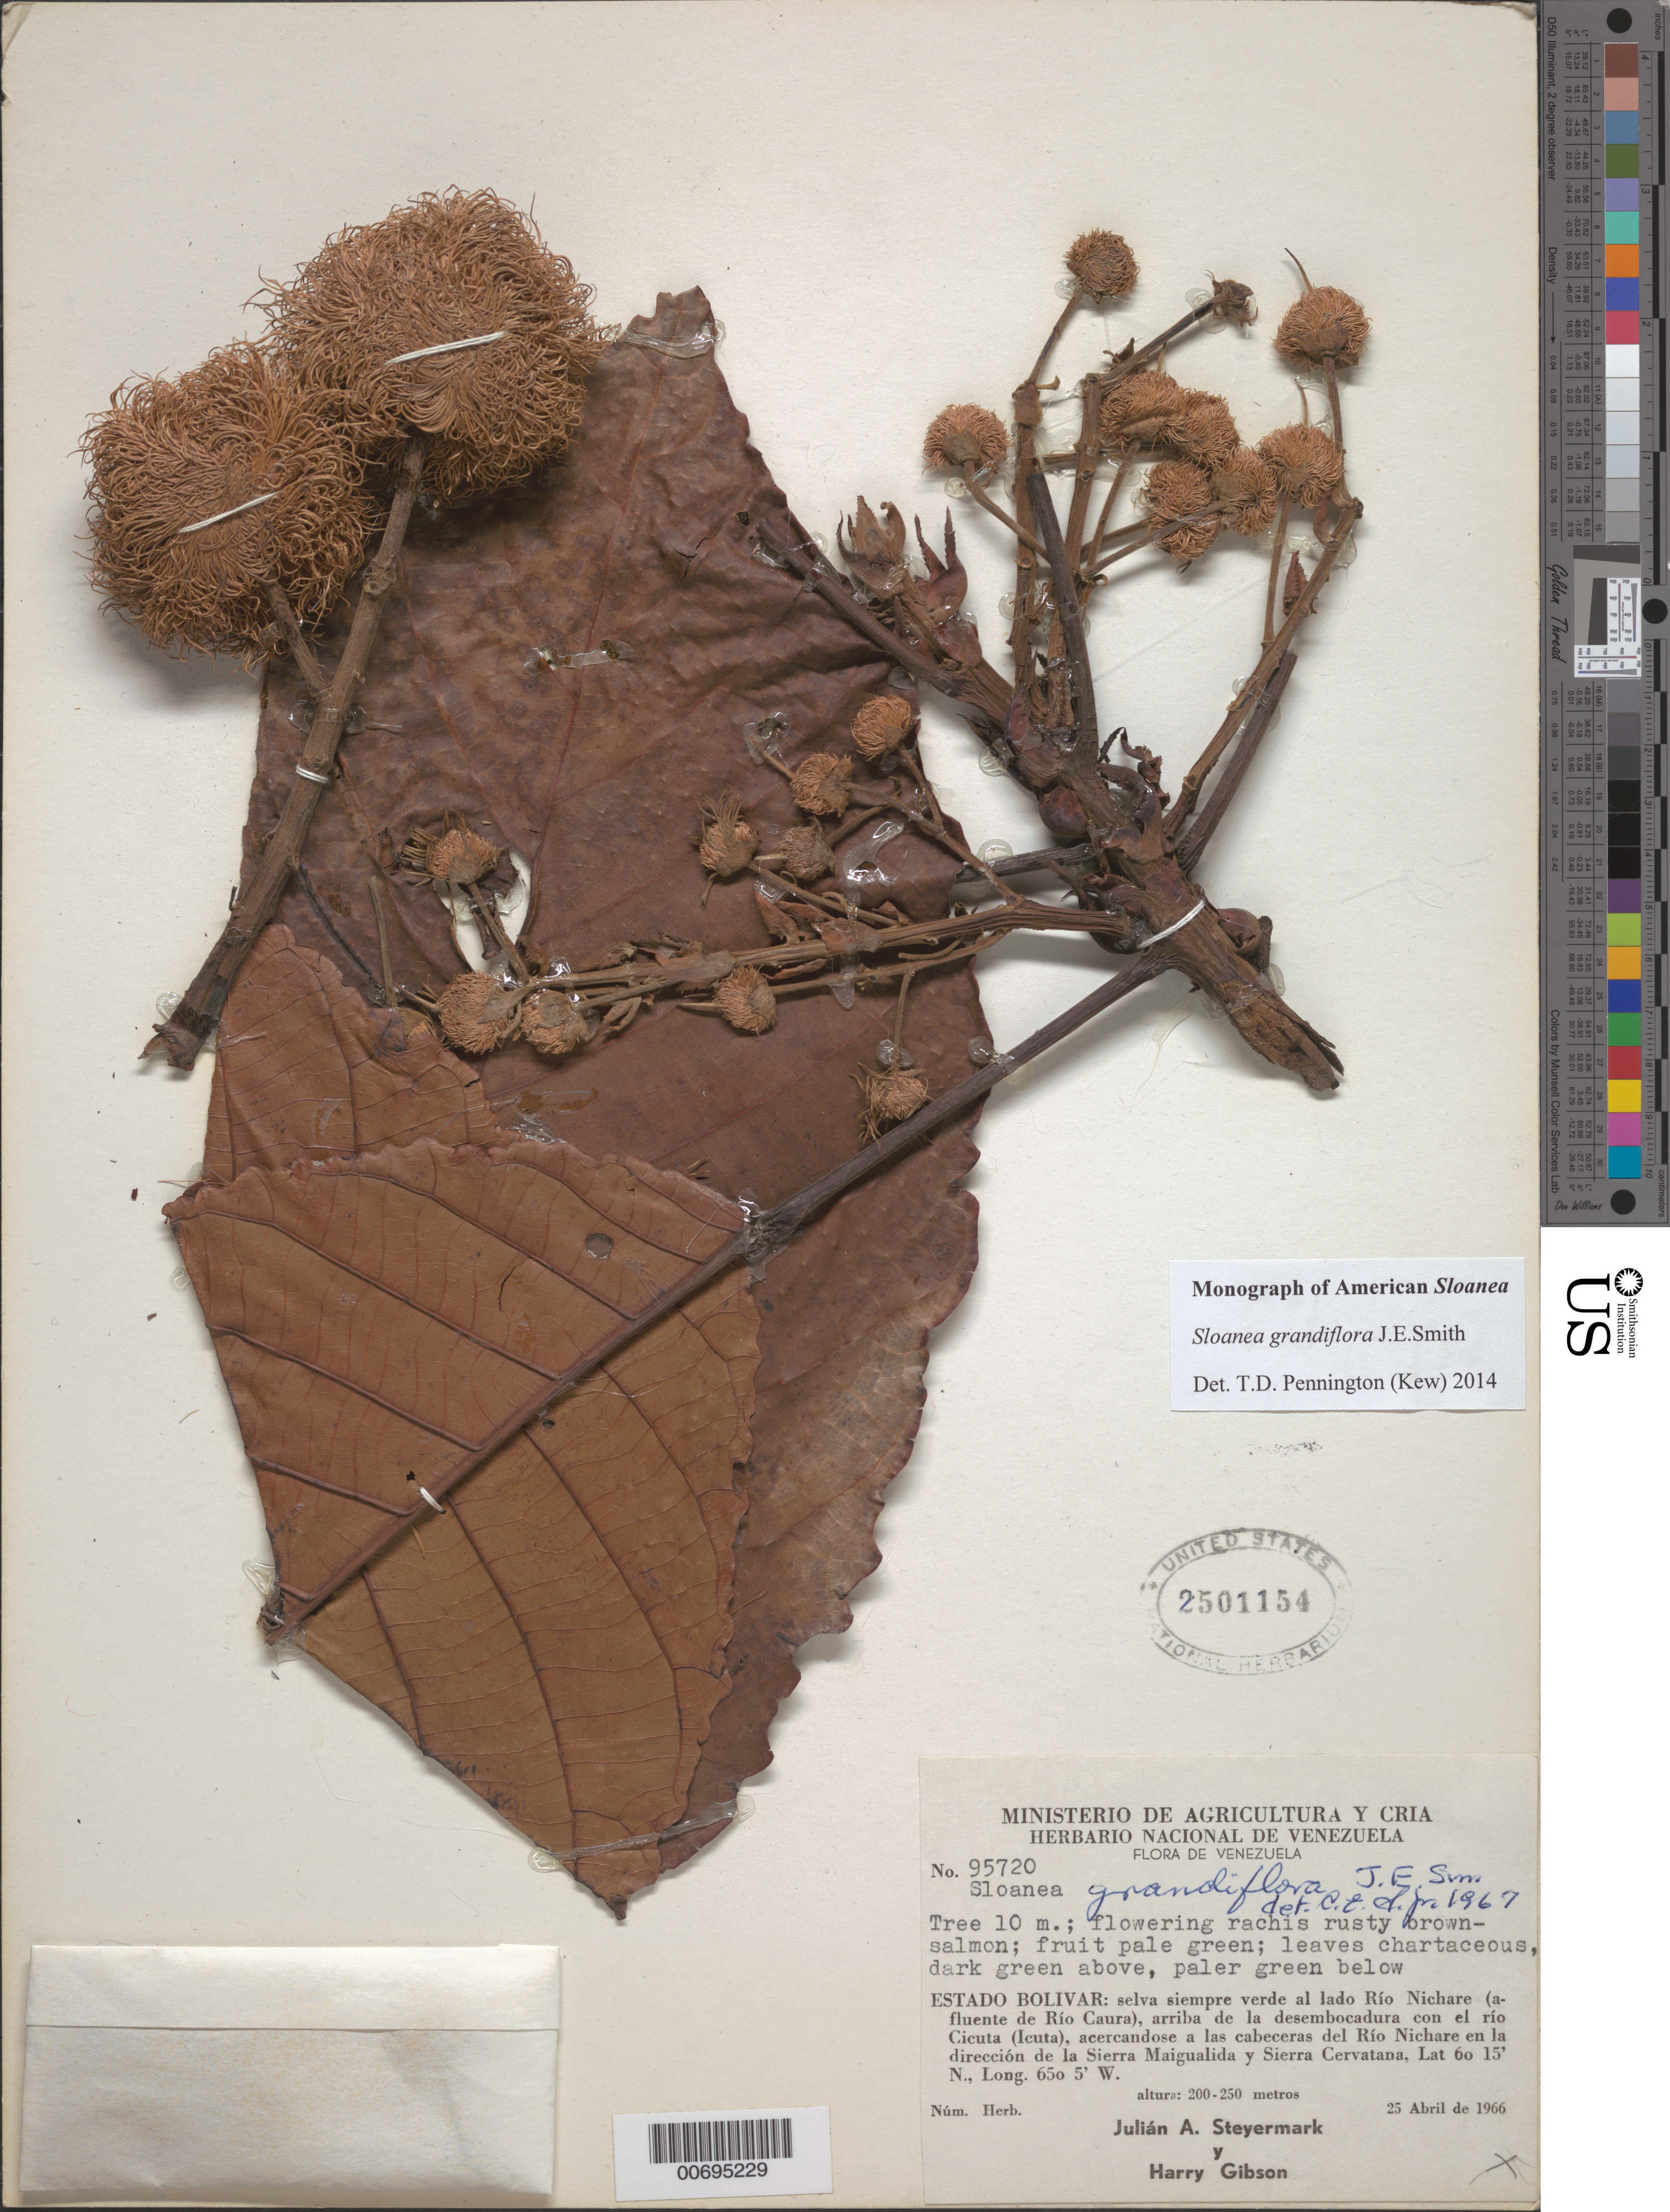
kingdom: Plantae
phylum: Tracheophyta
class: Magnoliopsida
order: Oxalidales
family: Elaeocarpaceae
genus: Sloanea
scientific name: Sloanea grandiflora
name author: Sm.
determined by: Smith, C. E., Jr.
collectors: J. Steyermark & H. Gibson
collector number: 95720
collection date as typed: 25-Apr-66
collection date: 1966-04-25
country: Venezuela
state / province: Bolívar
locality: Río Nichare, near mouth of Río Cicuta, acercandose a las cabeceras del Río Nichare en la direccion de la Sierra Maigualida y Sierra Cervatana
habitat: Evergreen forest along river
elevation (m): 200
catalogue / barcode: US 2501154